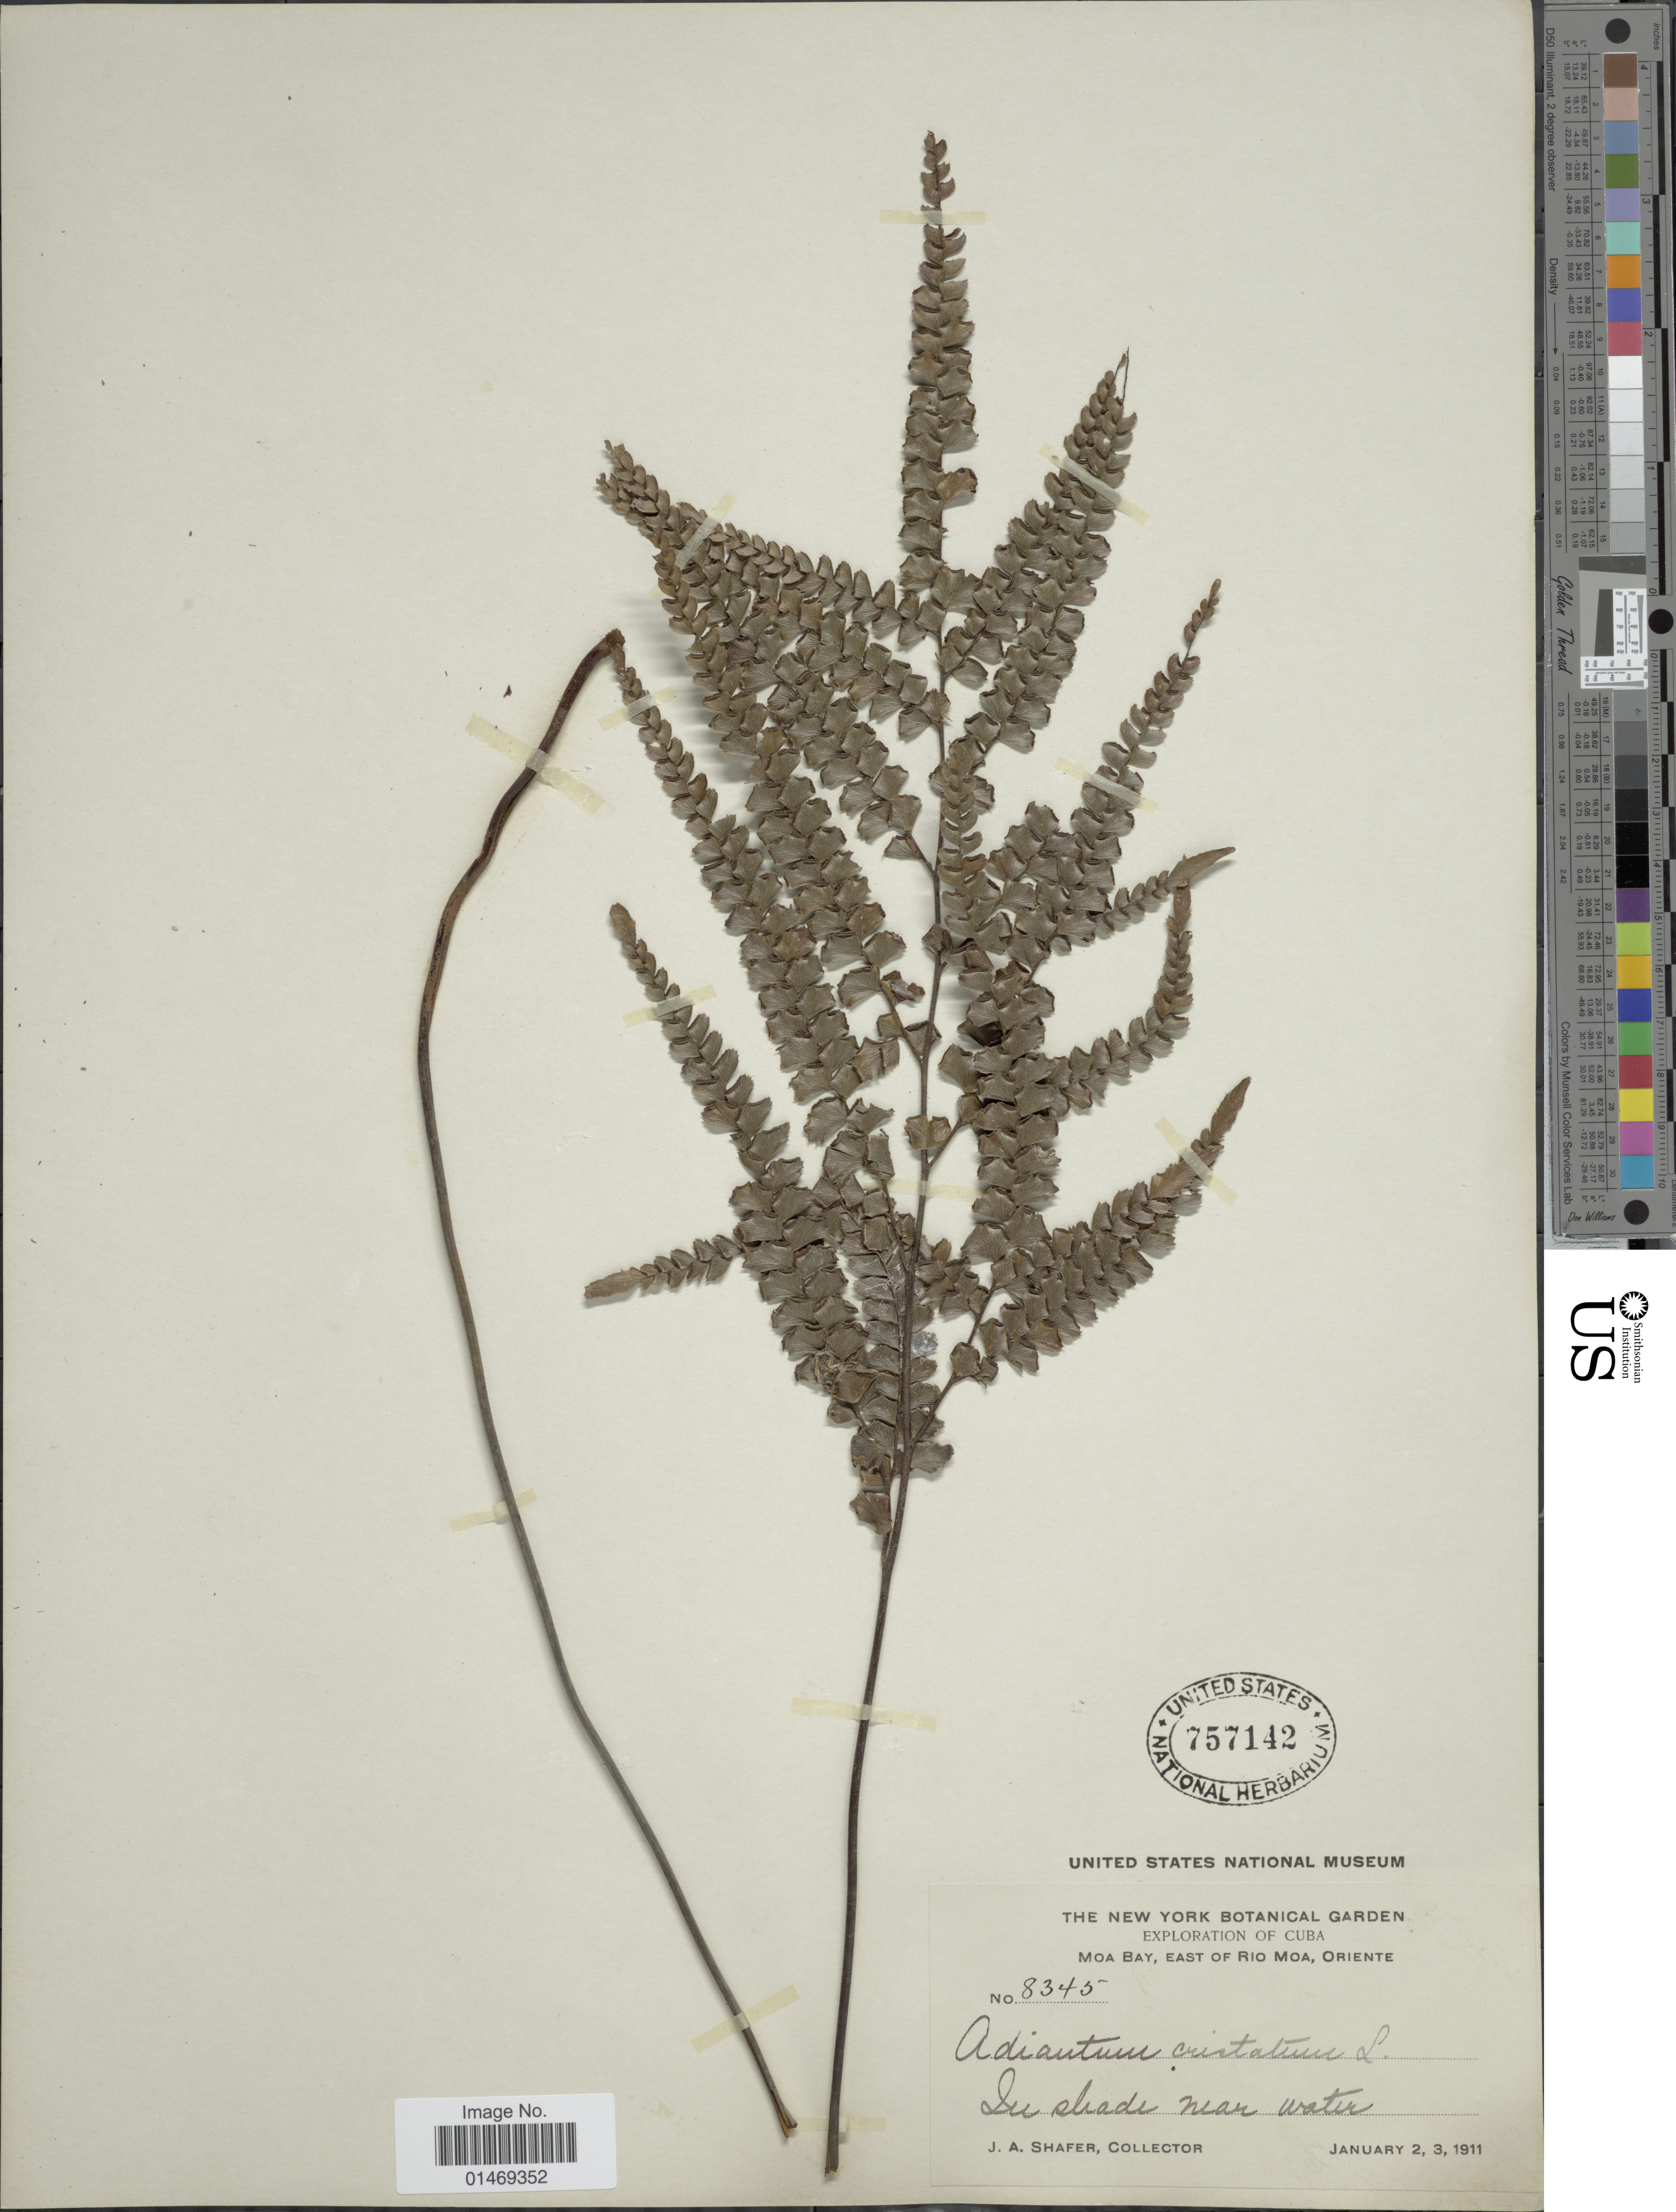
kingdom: Plantae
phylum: Tracheophyta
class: Polypodiopsida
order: Polypodiales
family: Pteridaceae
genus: Adiantum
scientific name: Adiantum pyramidale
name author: (L.) Willd.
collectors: J. A. Shafer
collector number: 8345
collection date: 1911-01-02/1911-01-03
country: Cuba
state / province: Oriente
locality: Moa Bay, east of Rio Moa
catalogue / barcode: US 757142